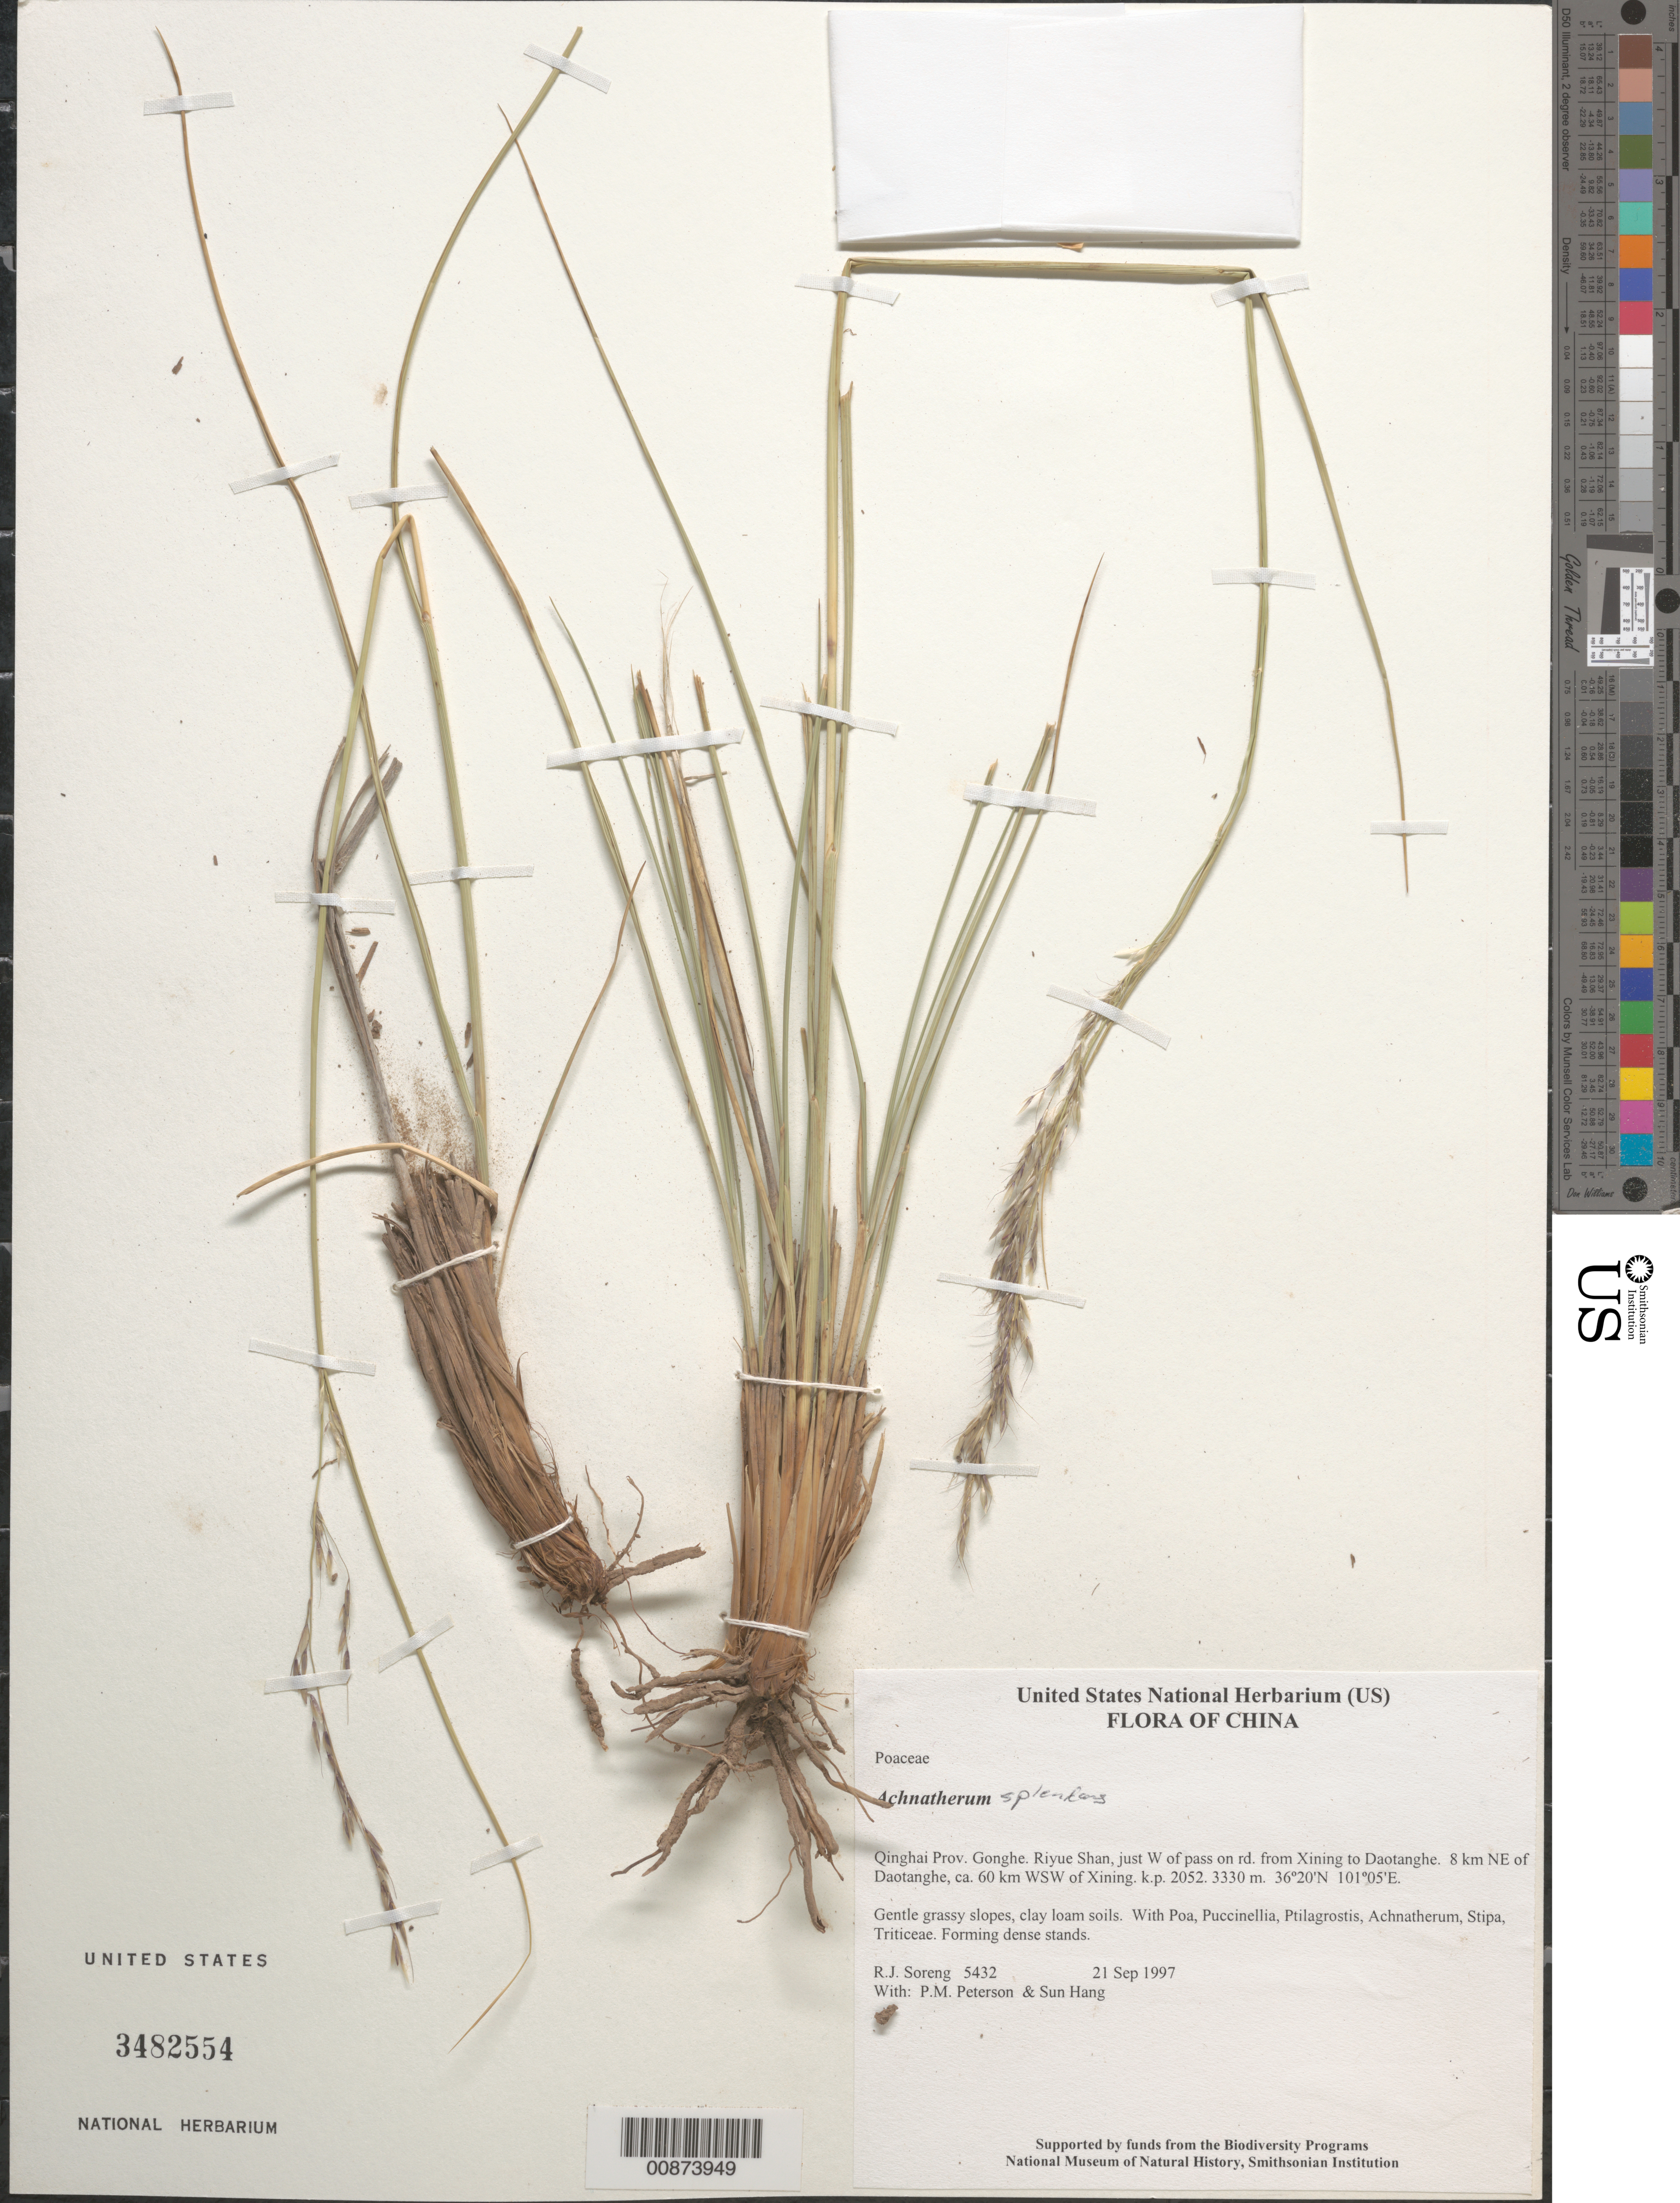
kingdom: Plantae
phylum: Tracheophyta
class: Liliopsida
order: Poales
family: Poaceae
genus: Neotrinia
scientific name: Neotrinia splendens (Trin.) M. Nobis, P.D. Gudkova & A. Nowak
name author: (Trin.)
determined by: Soreng, Robert J., Research Associate (BOT), Smithsonian Institution - National Museum of Natural History (UNITED STATES)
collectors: R. J. Soreng, P. M. Peterson & Sun Hang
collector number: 5432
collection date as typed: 21 Sep 1997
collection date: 1997-09-21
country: China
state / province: Qinghai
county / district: Gonghe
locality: Riyue Shan, just W of pass on rd. from Xining to Daotanghe. 8 km NE of Daotanghe, ca. 60 km WSW of Xining. k.p. 2052.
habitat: Gentle grassy slopes, clay loam soils. With Poa, Puccinellia, Ptilagrostis, Achnatherum, Stipa, Triticeae.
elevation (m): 3330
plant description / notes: KUN, PE, US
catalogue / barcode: US 3482554